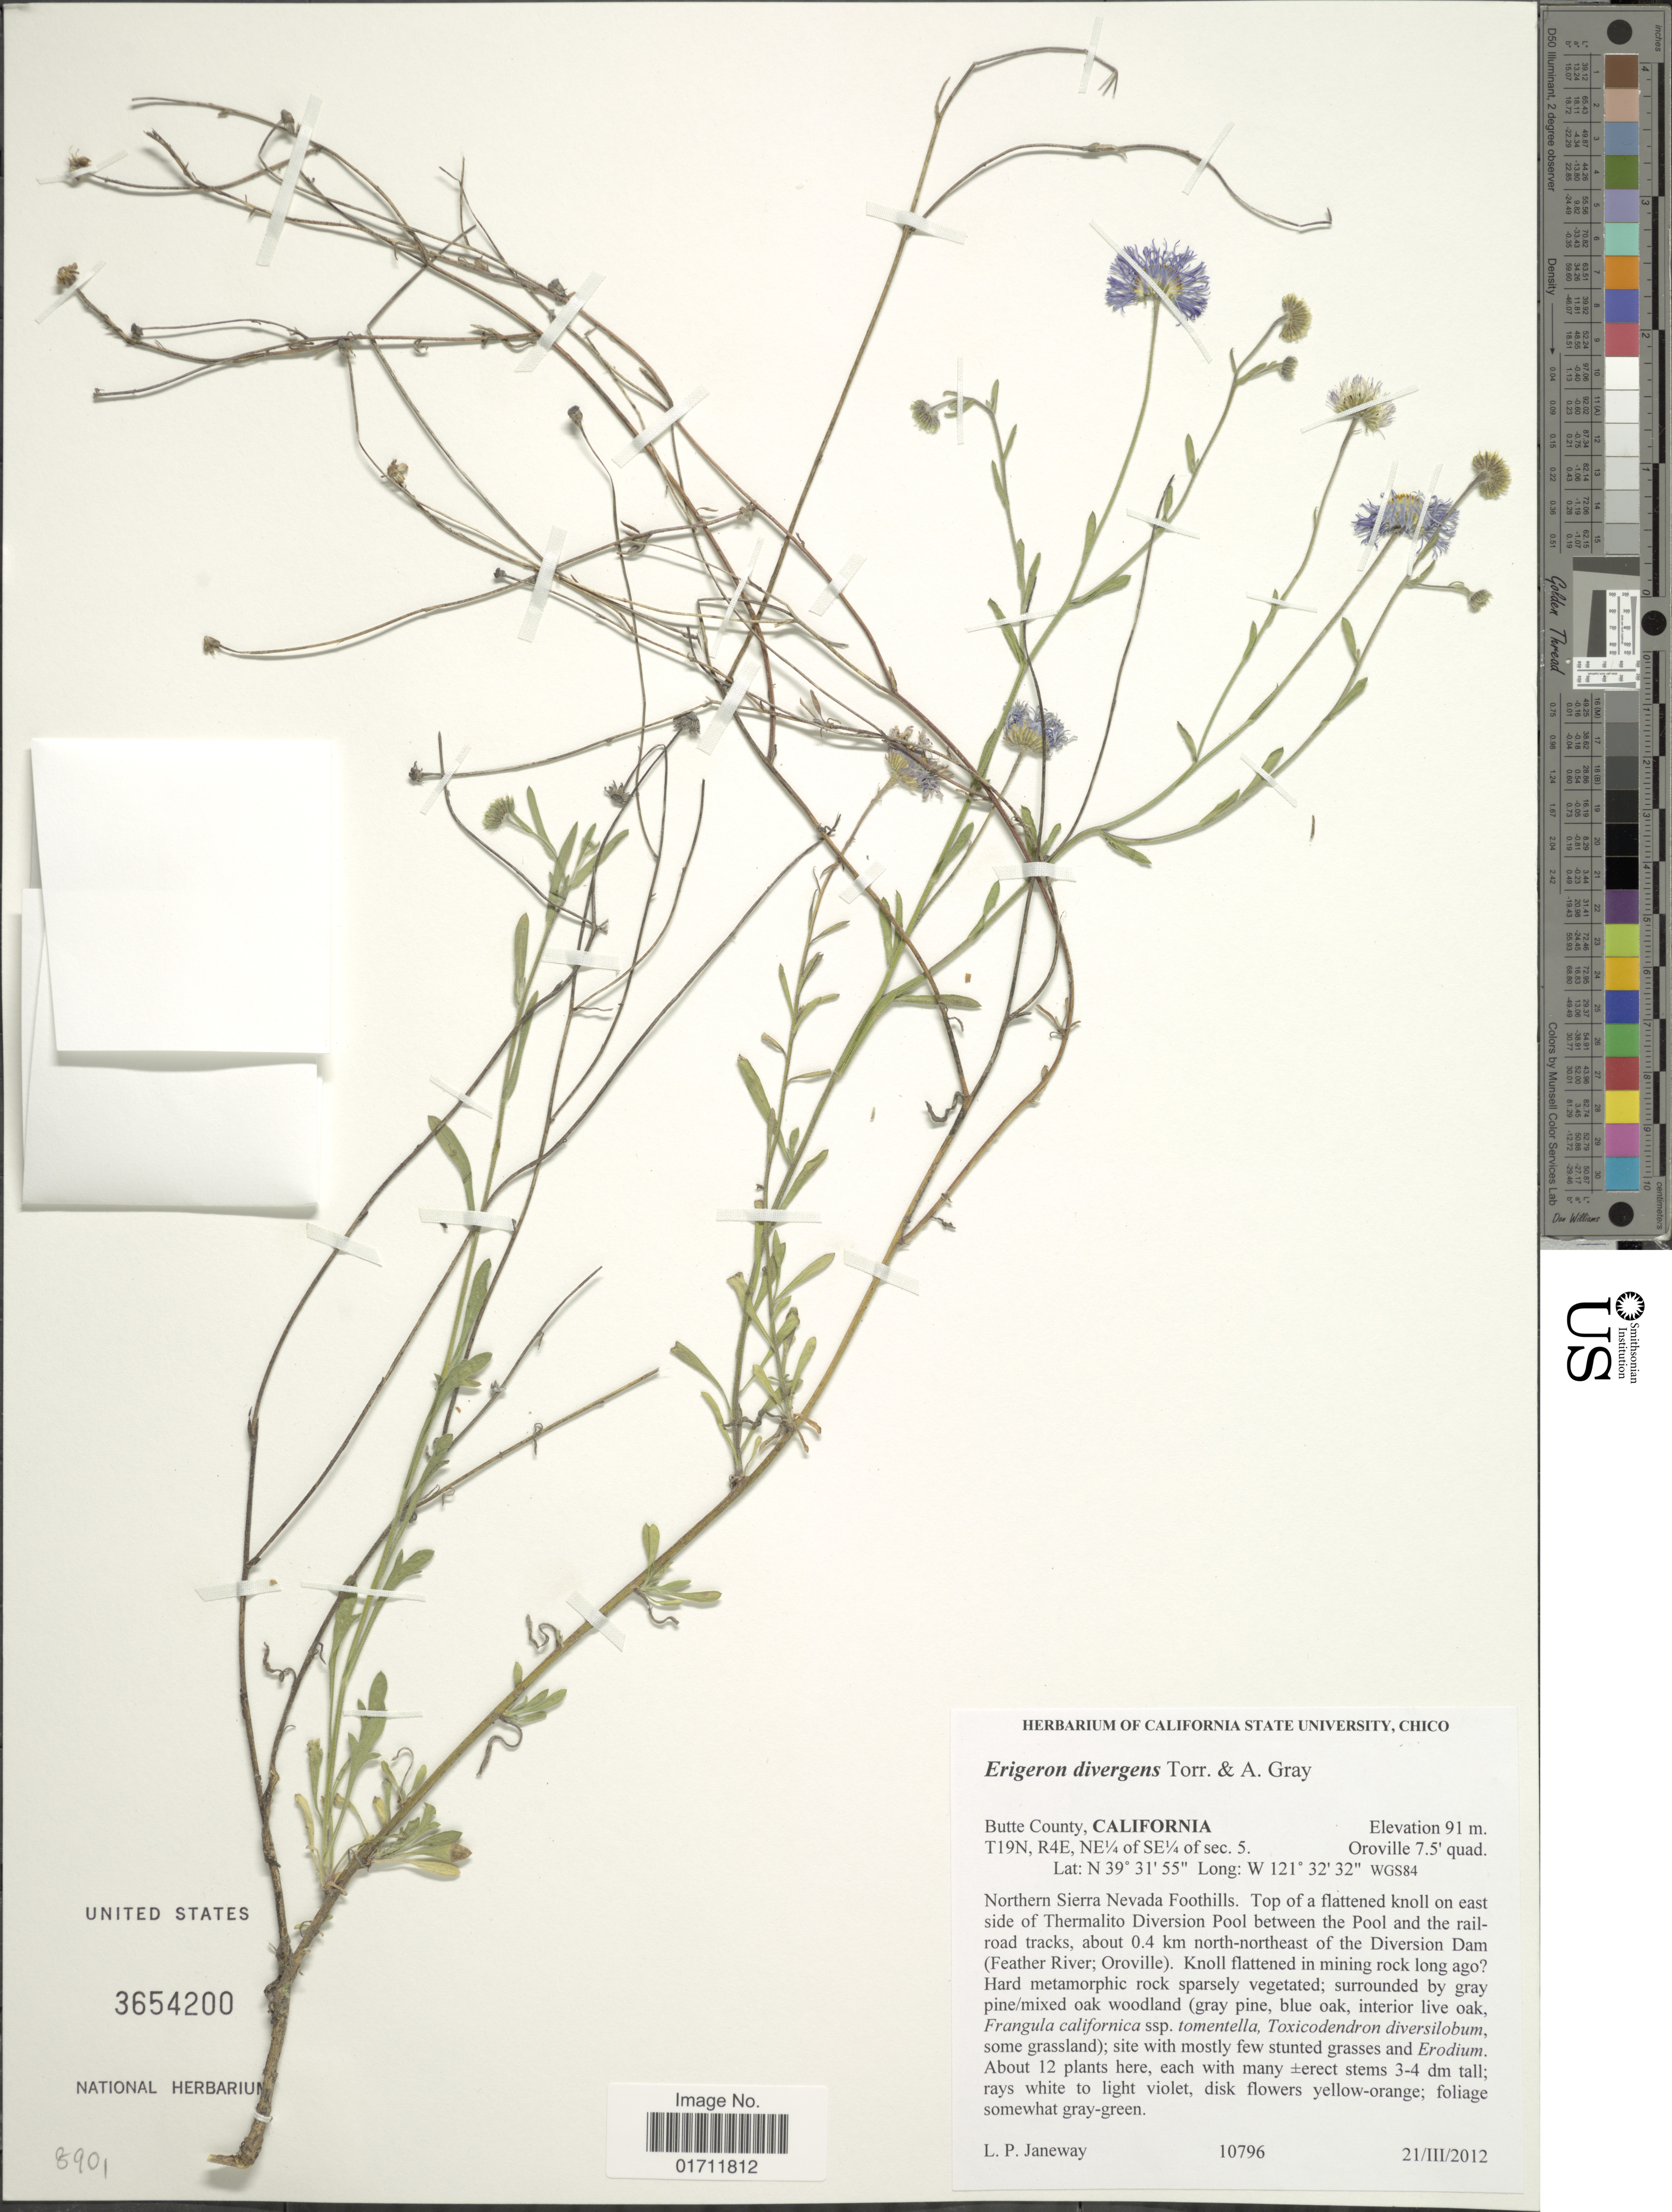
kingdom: Plantae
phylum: Tracheophyta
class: Magnoliopsida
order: Asterales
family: Asteraceae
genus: Erigeron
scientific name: Erigeron divergens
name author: Torr. & A. Gray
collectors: L. P. Janeway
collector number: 10796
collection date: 2012-03-21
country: United States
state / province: California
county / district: Butte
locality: Butte County, T19N, R4E, NE¼ of SE¼ of sec. 5 , Oroville 7.5 quad, Northern Sierra Nevada foothills. Top of a flattened knoll on east side of Thermalito Diverson pool between the Pool and the railroad tracks, about 0.4 km north-northeast of the Diversion Dam (Feather River; Oroville)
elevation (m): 91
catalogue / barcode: US 3654200